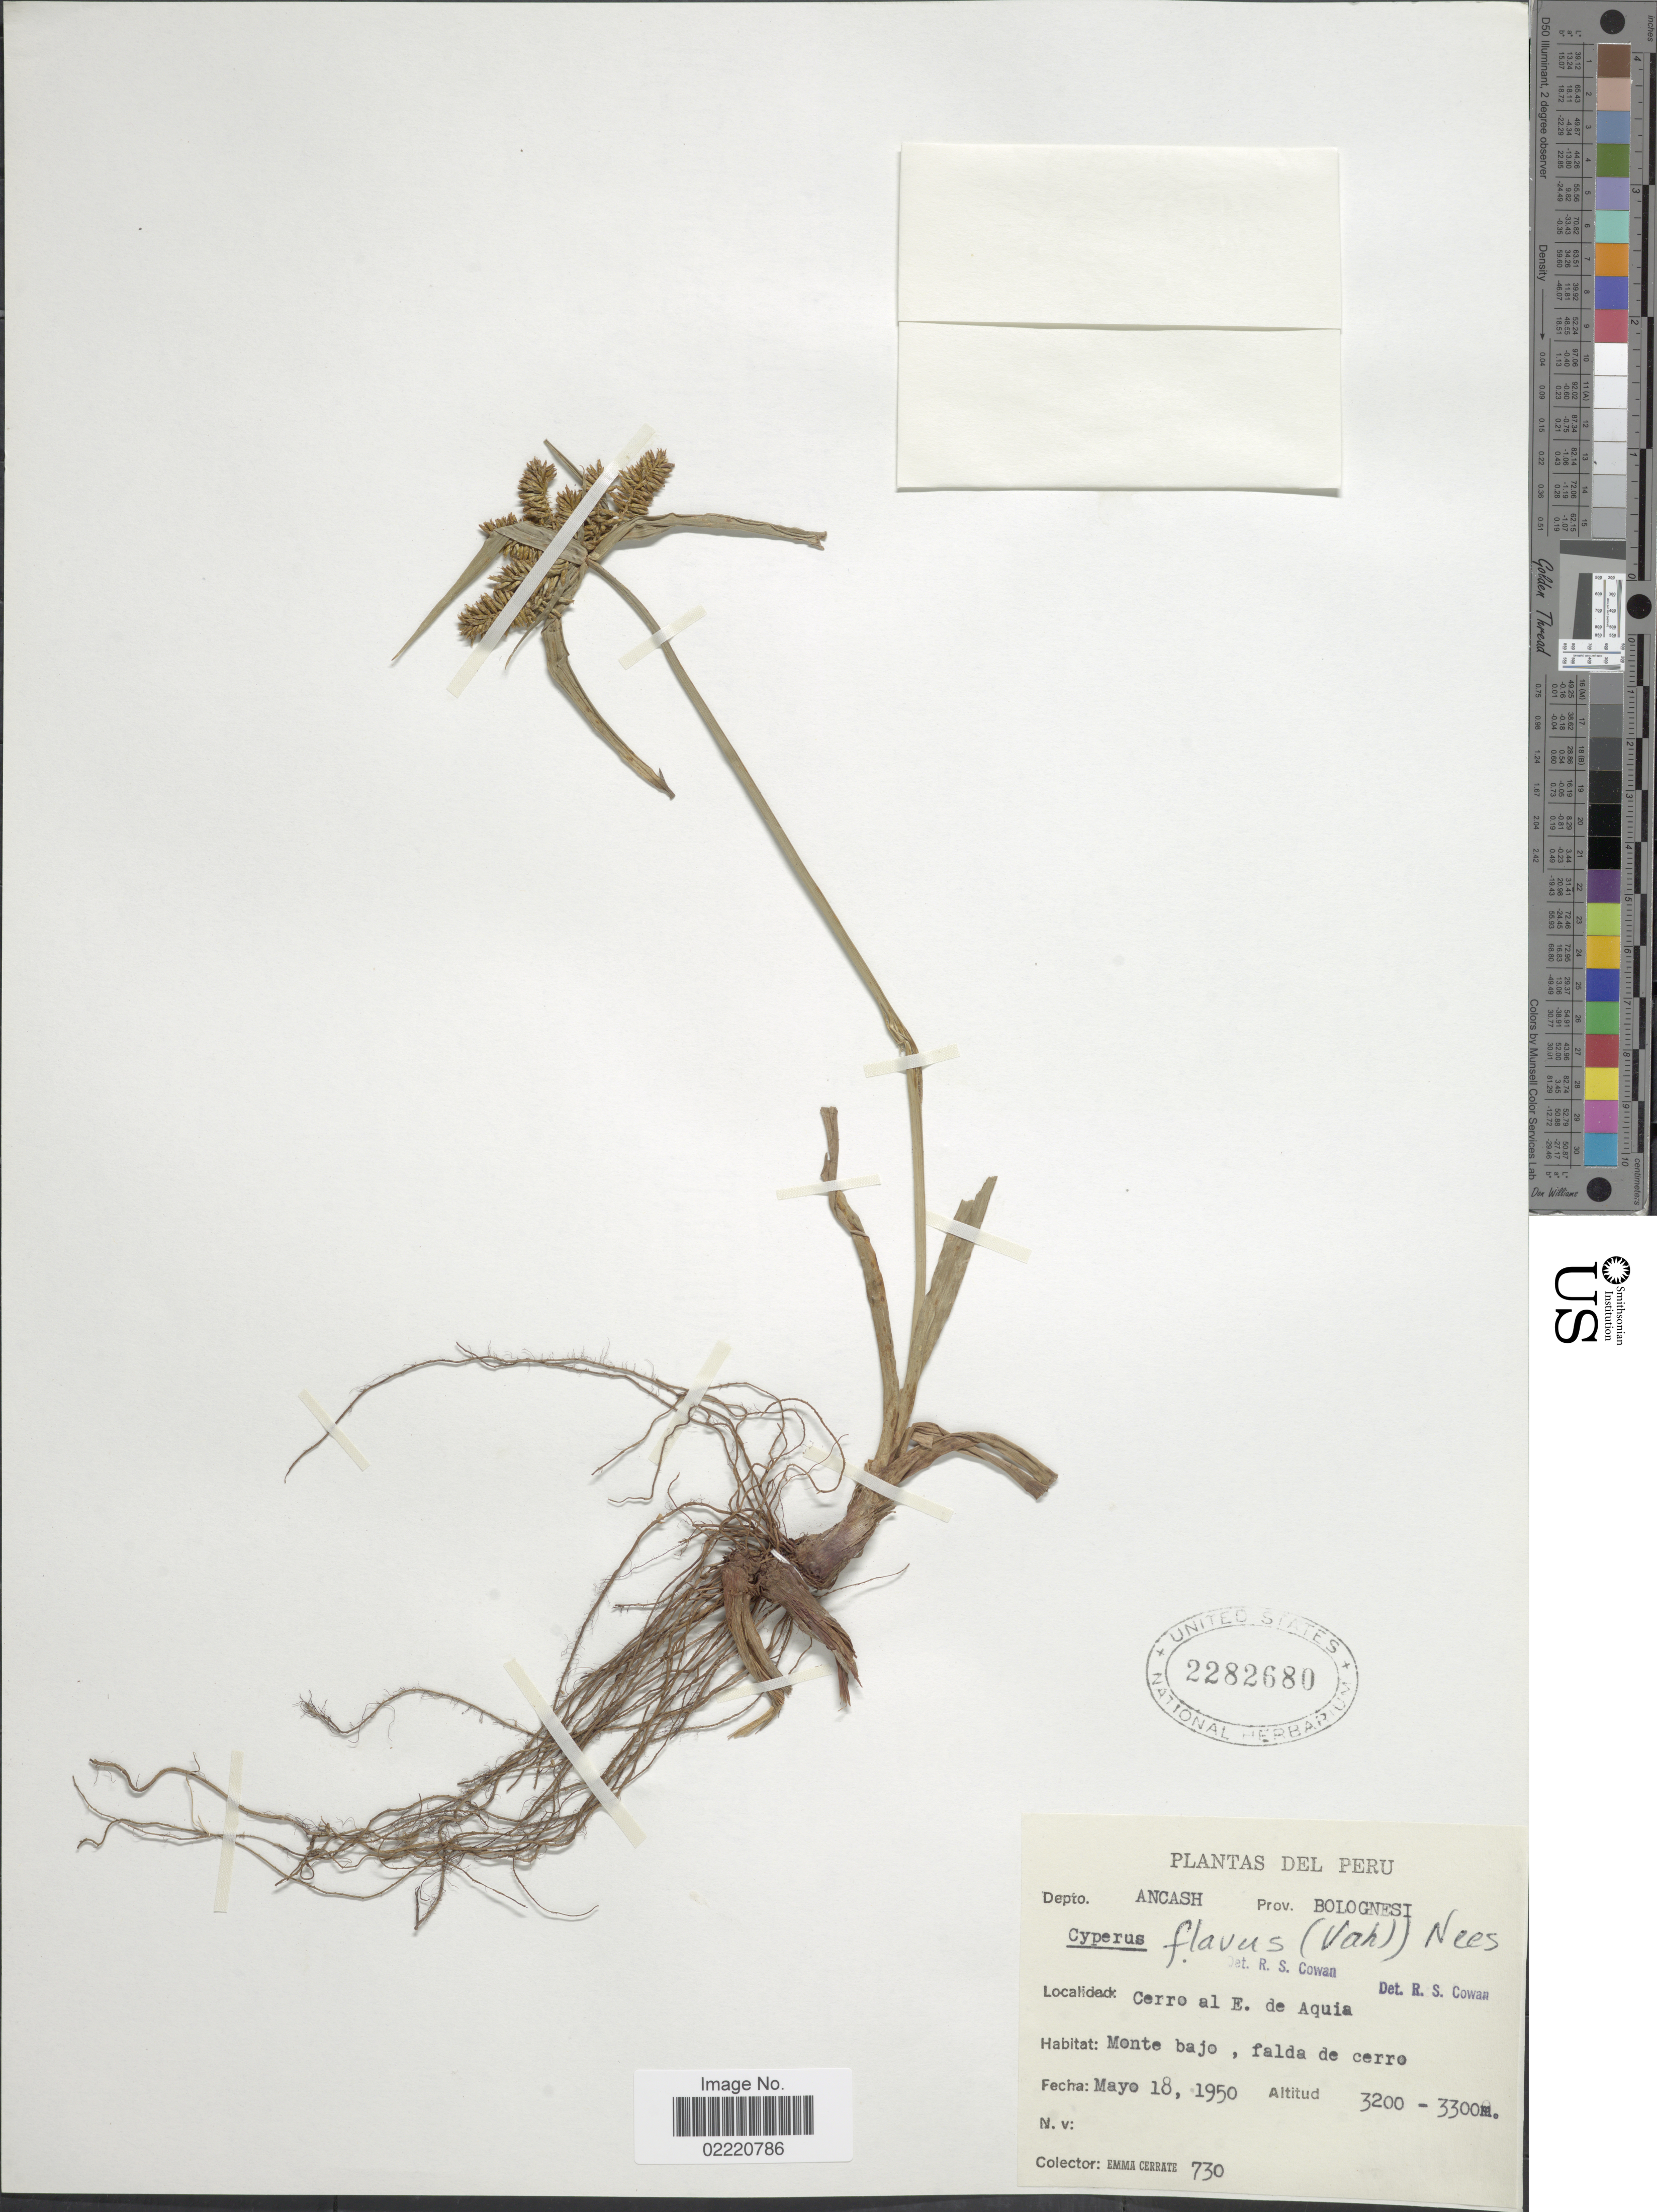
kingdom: Plantae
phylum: Tracheophyta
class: Liliopsida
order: Poales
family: Cyperaceae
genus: Cyperus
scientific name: Cyperus aggregatus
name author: (Willd.) Endl.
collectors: E. Cerrate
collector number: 730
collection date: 1950-05-18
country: Peru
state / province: Ancash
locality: Depto. Ancash, Prov. Bolognesi, Cerro al E. de Aquia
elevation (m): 3200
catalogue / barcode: US 2282680